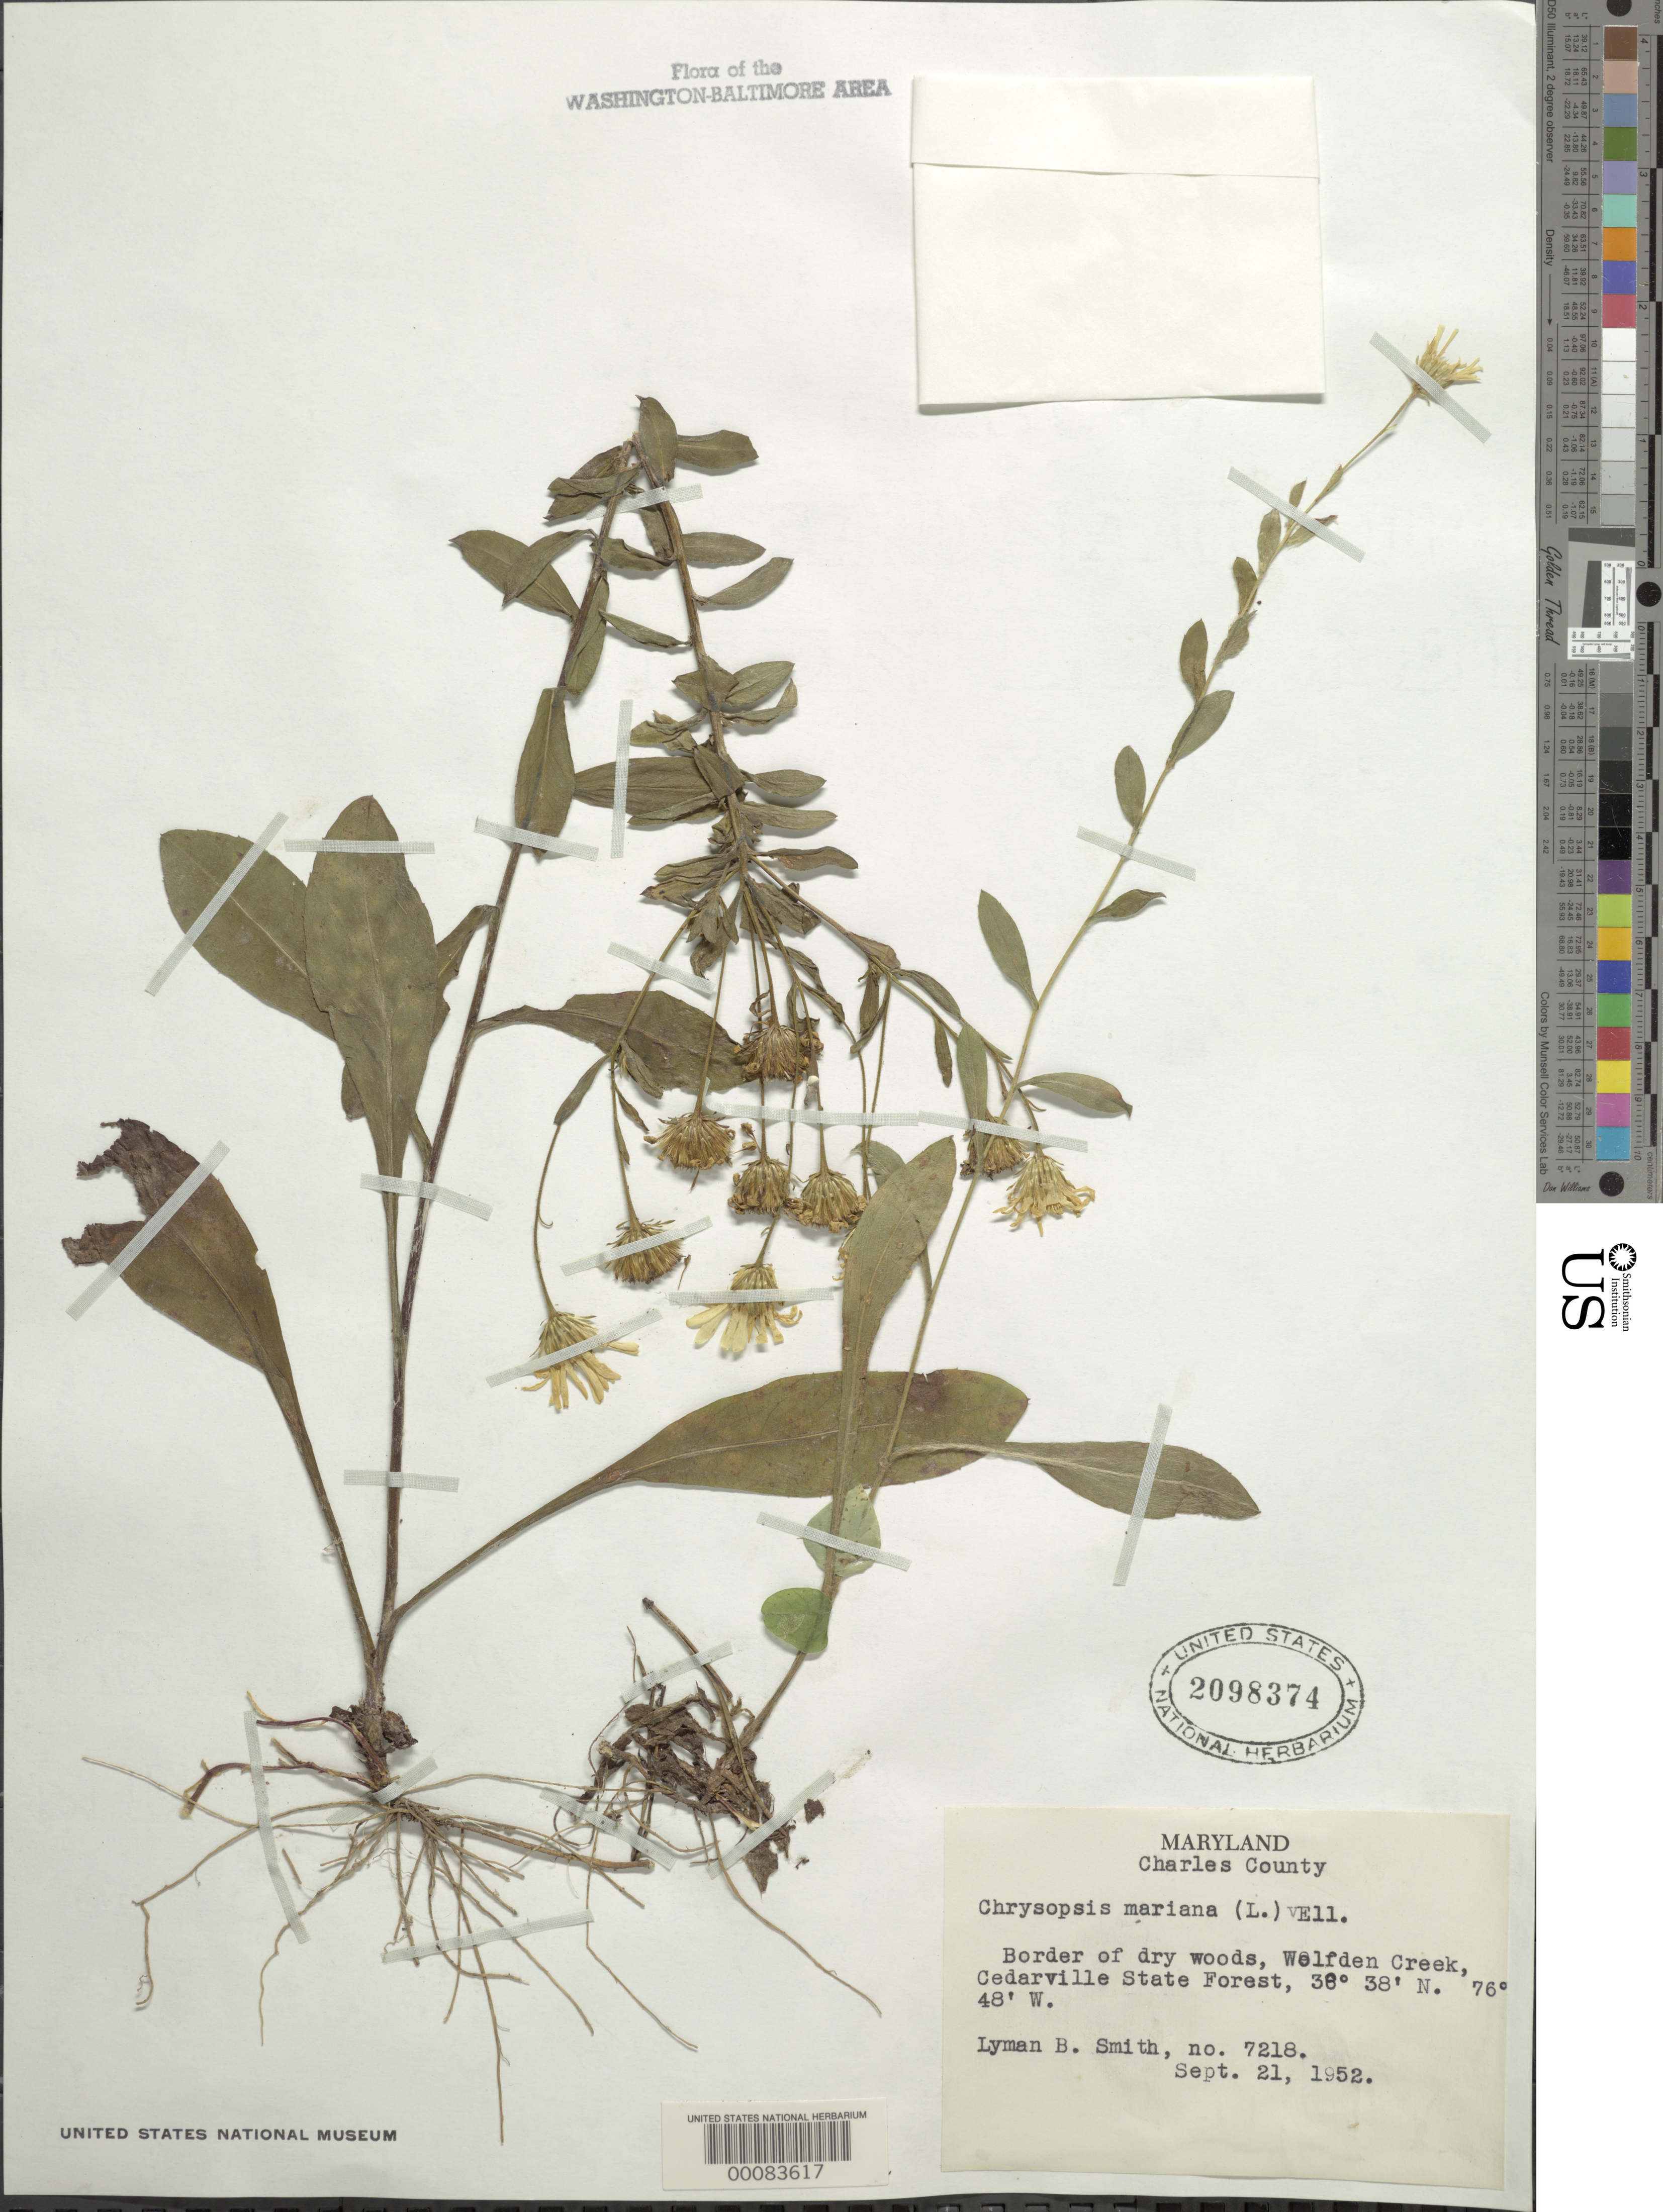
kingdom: Plantae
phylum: Tracheophyta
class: Magnoliopsida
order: Asterales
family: Asteraceae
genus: Chrysopsis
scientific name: Chrysopsis mariana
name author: (L.) Elliott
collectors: L. Smith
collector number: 7218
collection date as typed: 21 Sep 1952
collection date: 1952-09-21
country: United States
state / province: Maryland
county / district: Charles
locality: Wolfden Creek, Cedarville State Forest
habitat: Border of dry woods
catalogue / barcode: US 2098374